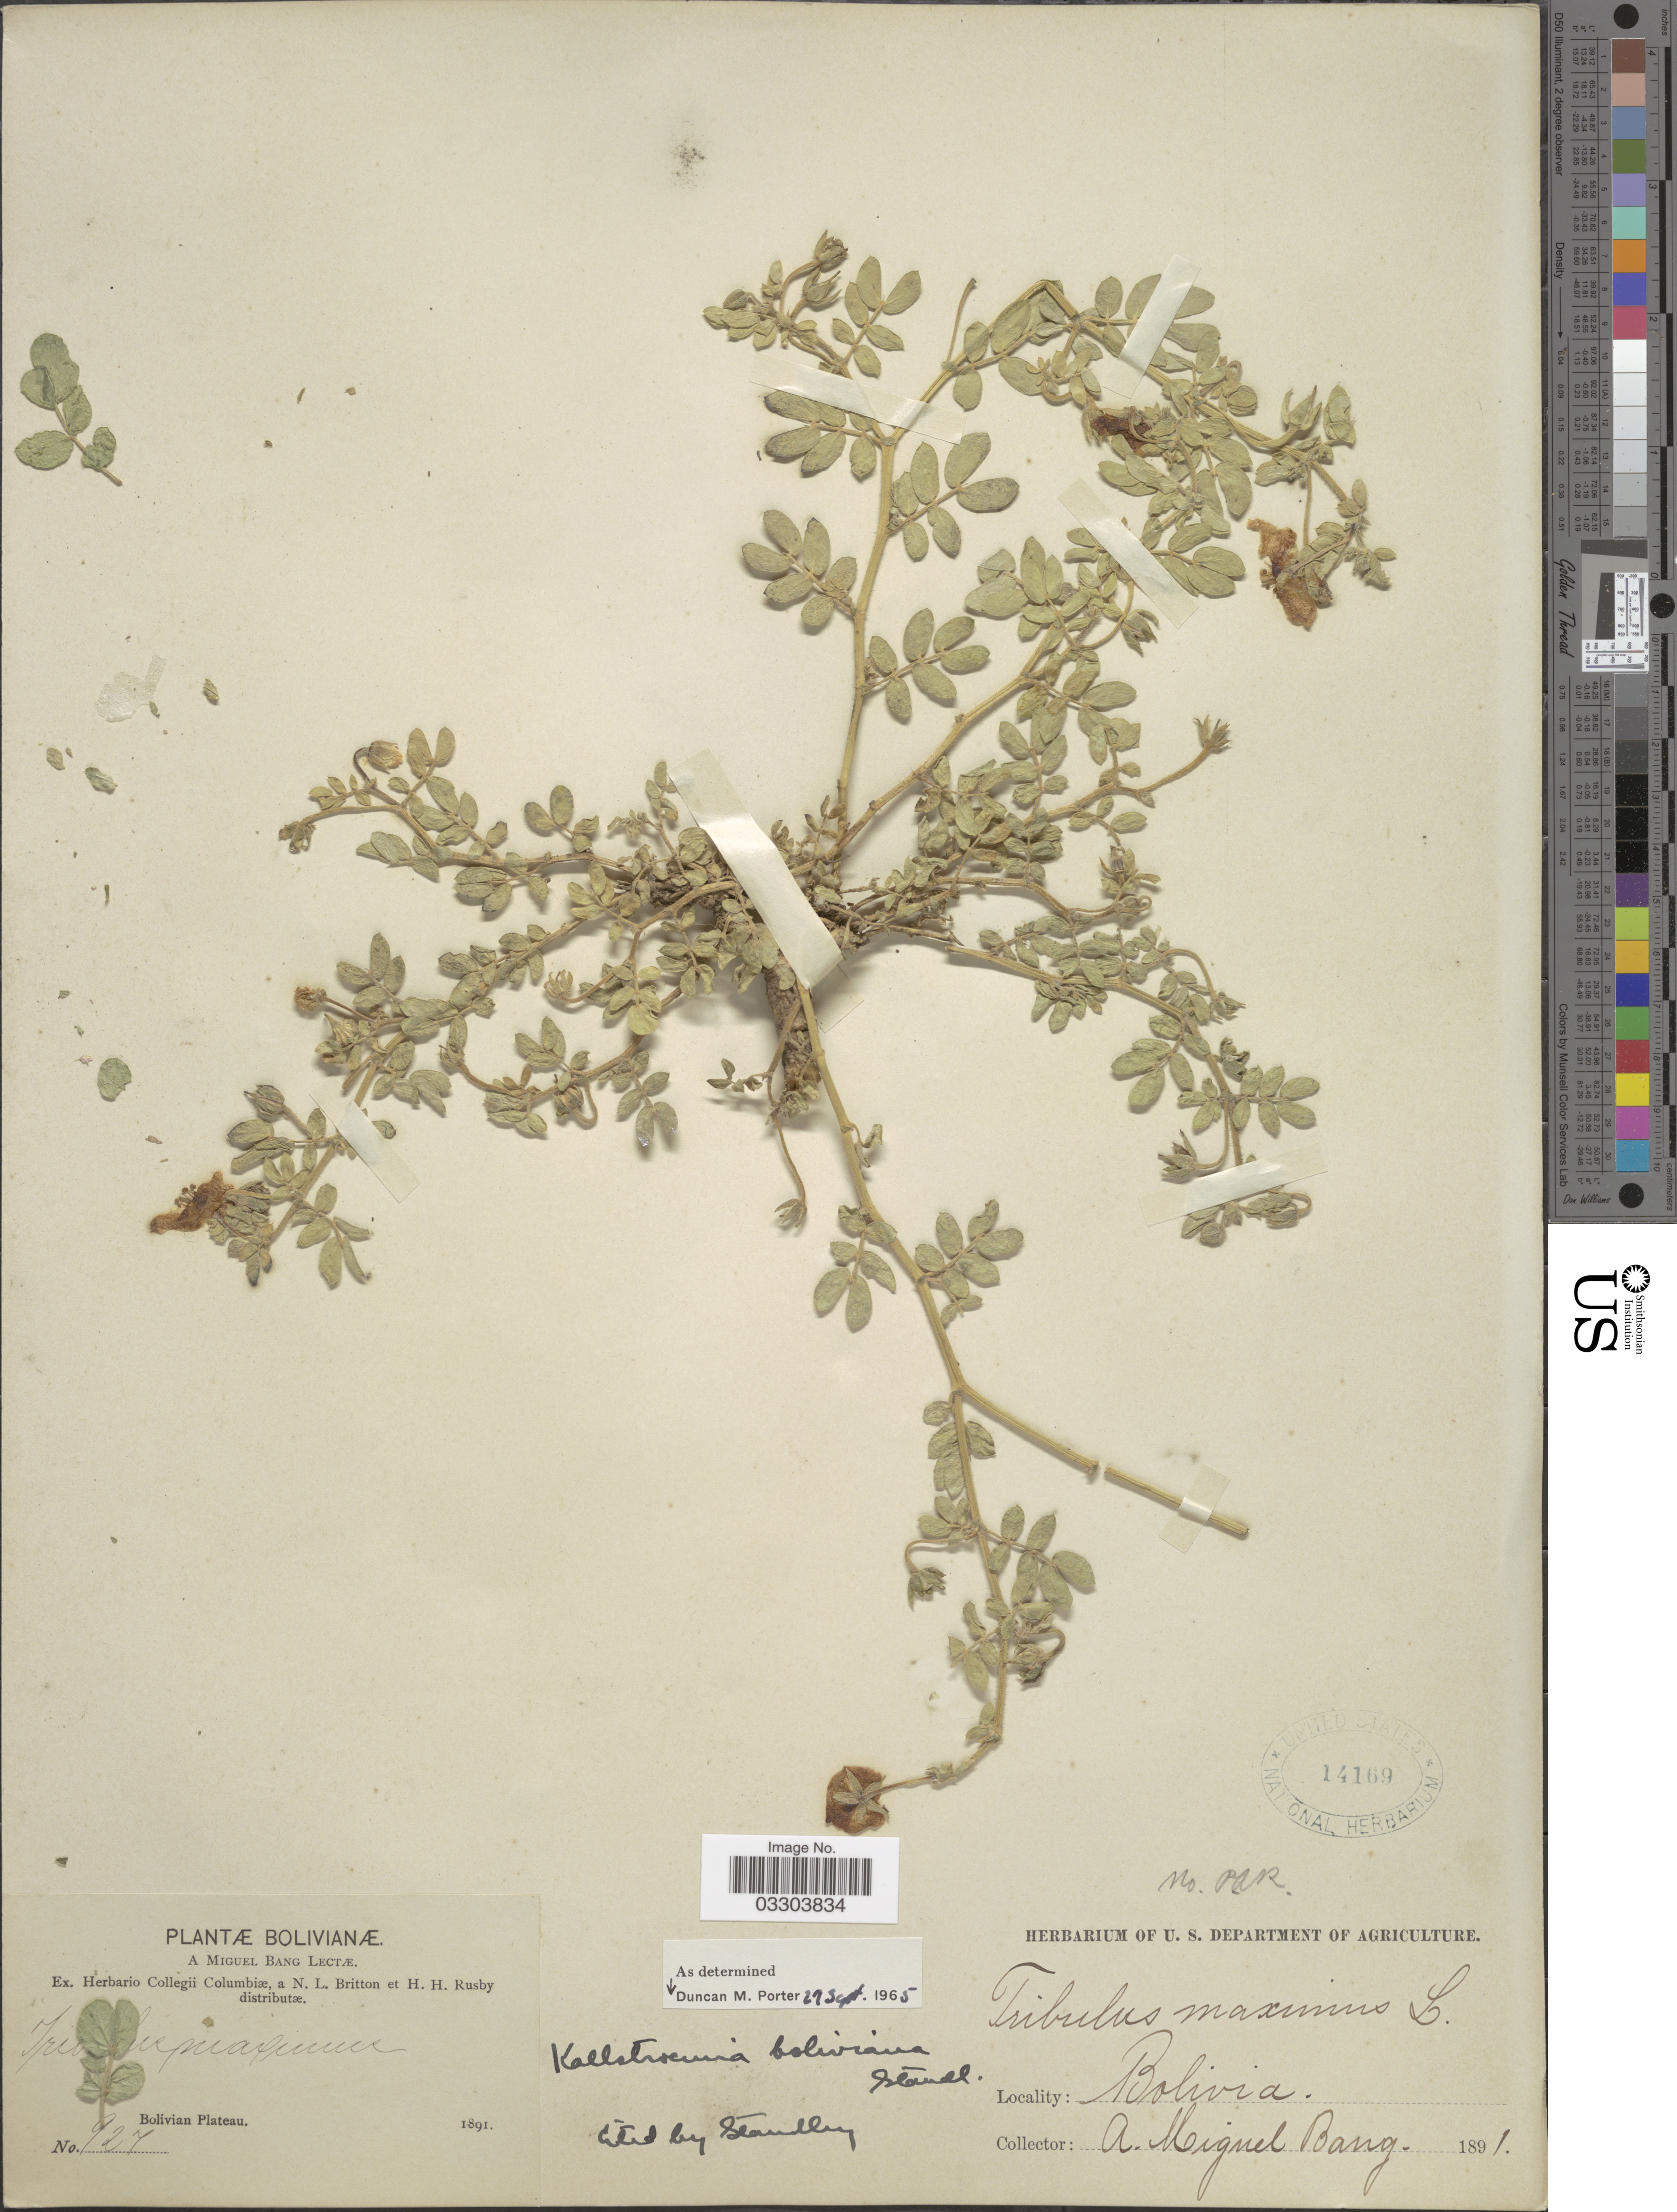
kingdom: Plantae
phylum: Tracheophyta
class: Magnoliopsida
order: Zygophyllales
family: Zygophyllaceae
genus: Kallstroemia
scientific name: Kallstroemia boliviana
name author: Standl.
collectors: M. Bang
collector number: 927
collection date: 1891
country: Bolivia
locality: Bolivian Plateau.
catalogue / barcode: US 14169